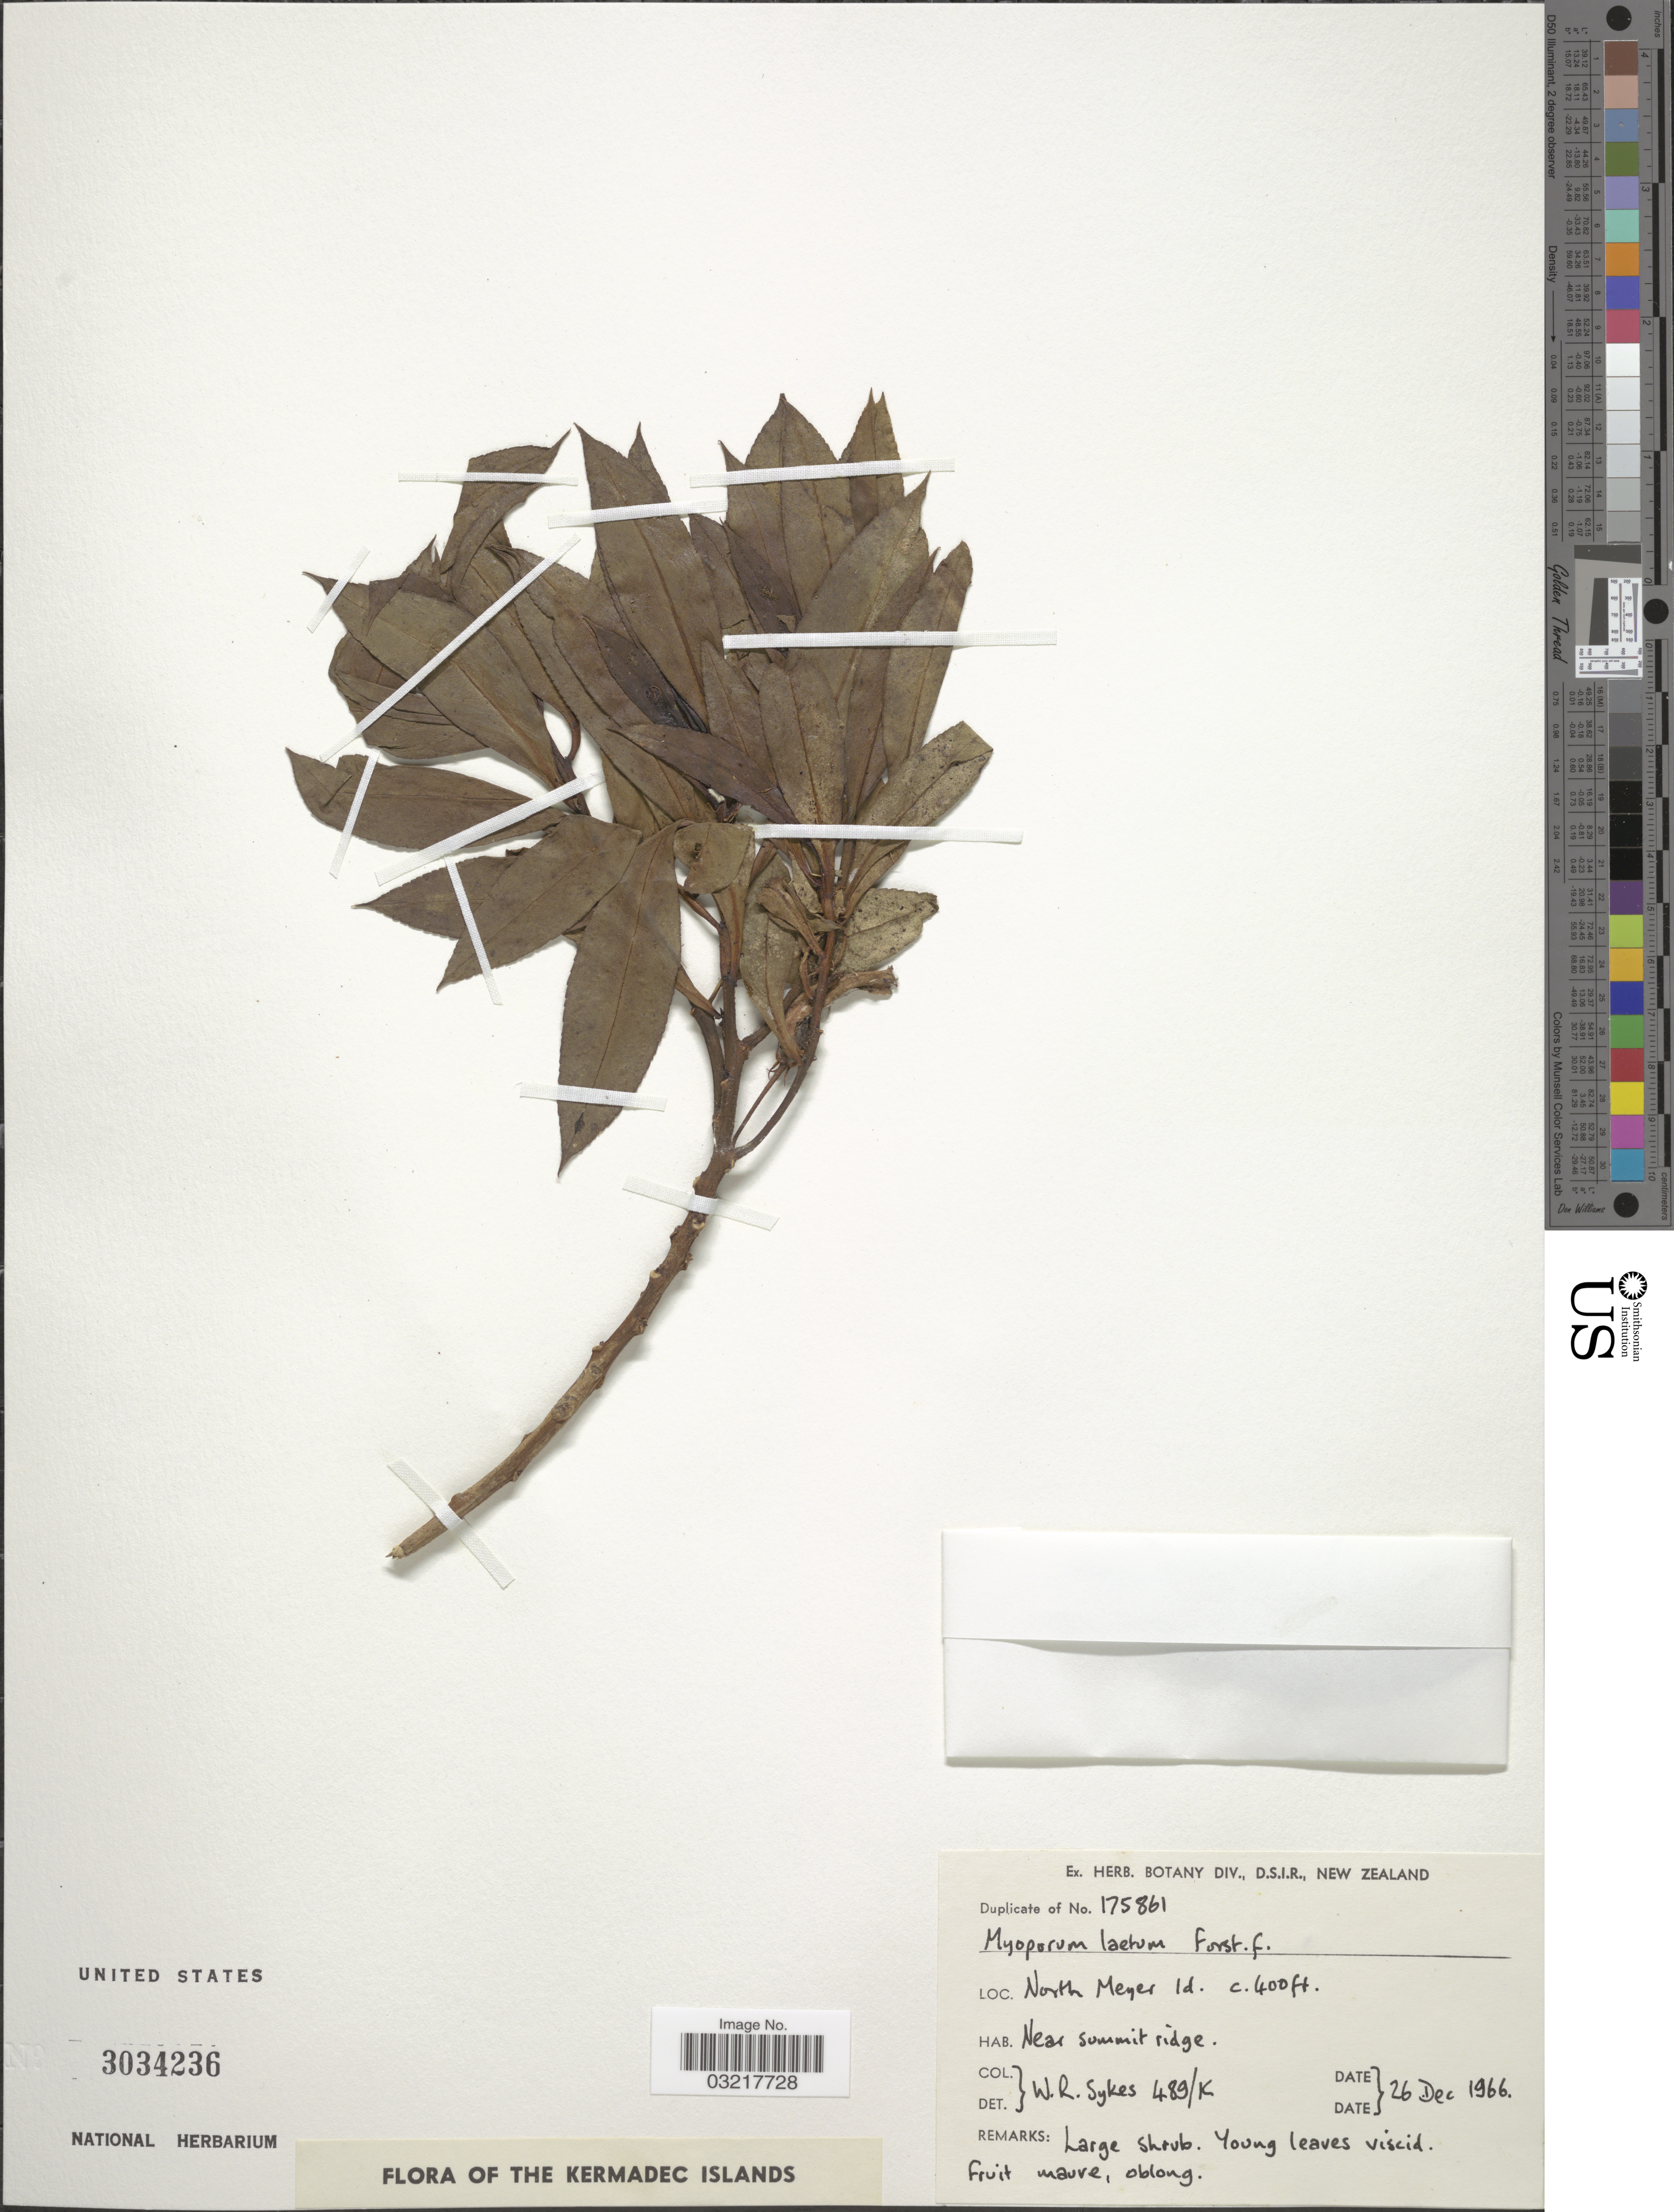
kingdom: Plantae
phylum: Tracheophyta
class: Magnoliopsida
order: Lamiales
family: Scrophulariaceae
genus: Myoporum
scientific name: Myoporum laetum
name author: G. Forst.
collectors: W. R. Sykes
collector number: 489/k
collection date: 1966-12-26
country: New Zealand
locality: North Meyer Id. Near summit ridge.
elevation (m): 122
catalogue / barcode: US 3034236